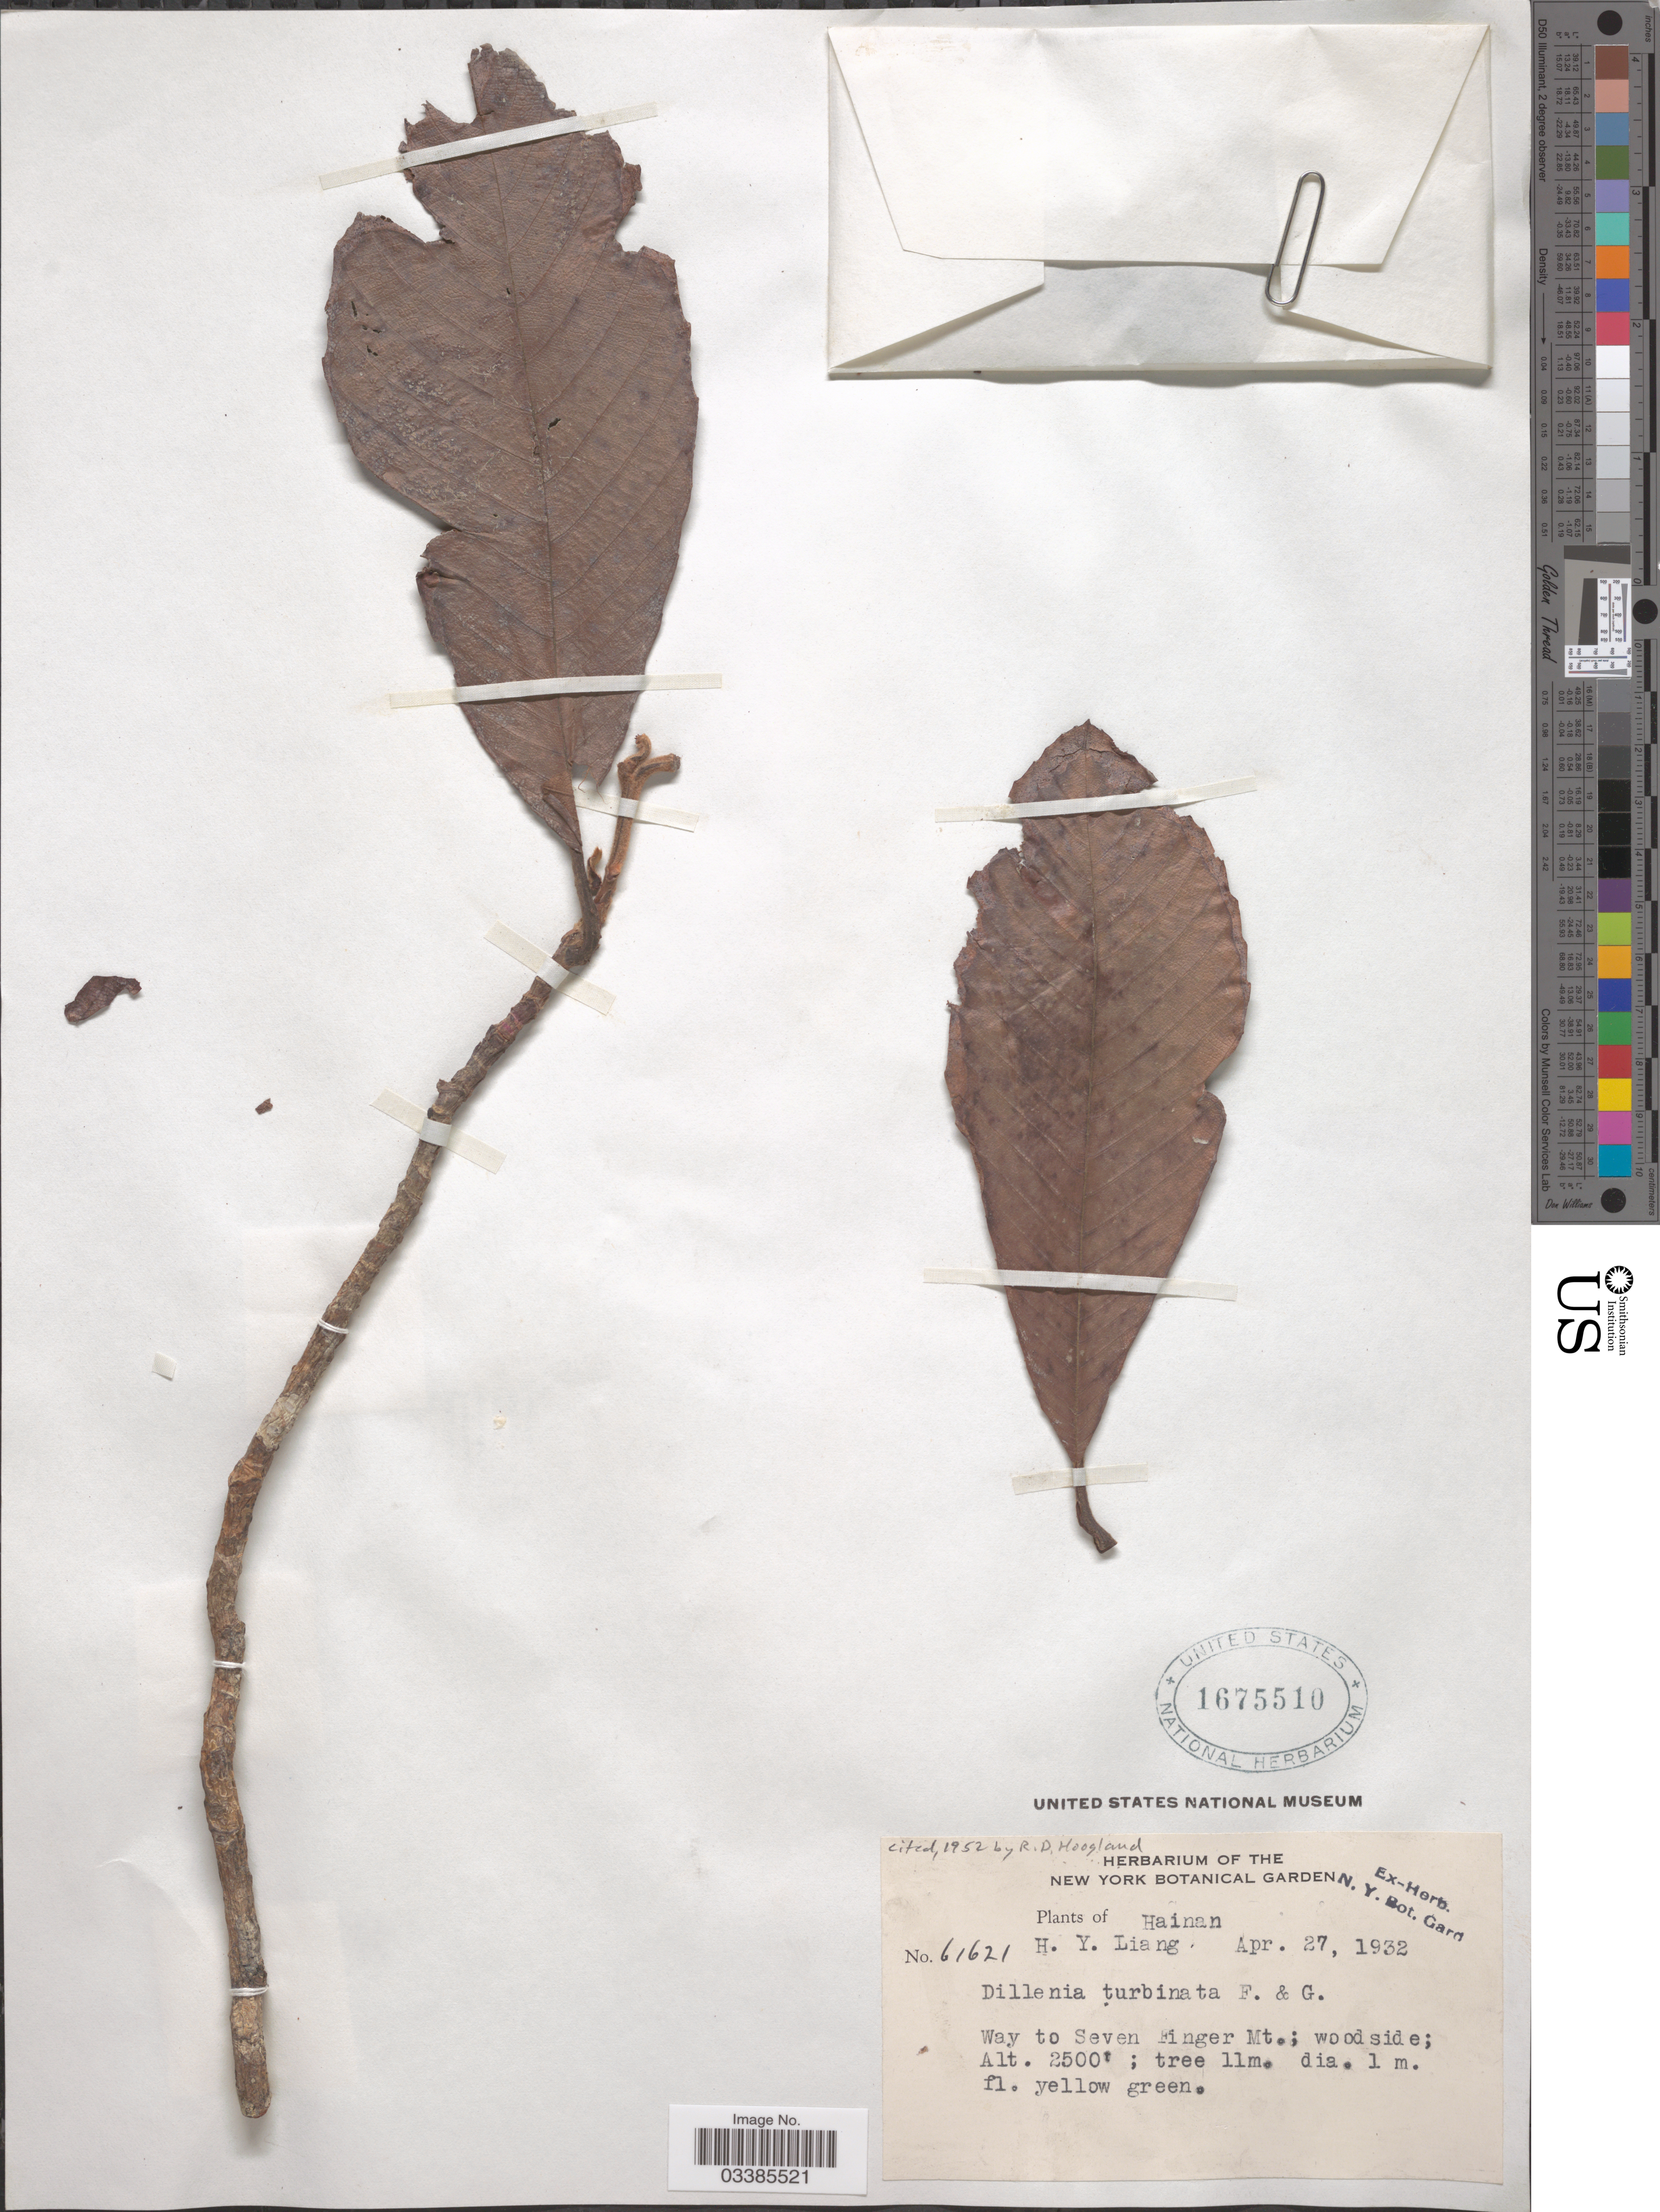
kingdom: Plantae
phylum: Tracheophyta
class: Magnoliopsida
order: Dilleniales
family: Dilleniaceae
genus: Dillenia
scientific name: Dillenia turbinata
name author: Finet & Gagnep.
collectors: H. Y. Liang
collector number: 61621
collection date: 1932-04-27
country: China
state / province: Hainan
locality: Way to Seven Finger Mt.; woodside.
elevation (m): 762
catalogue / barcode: US 1675510